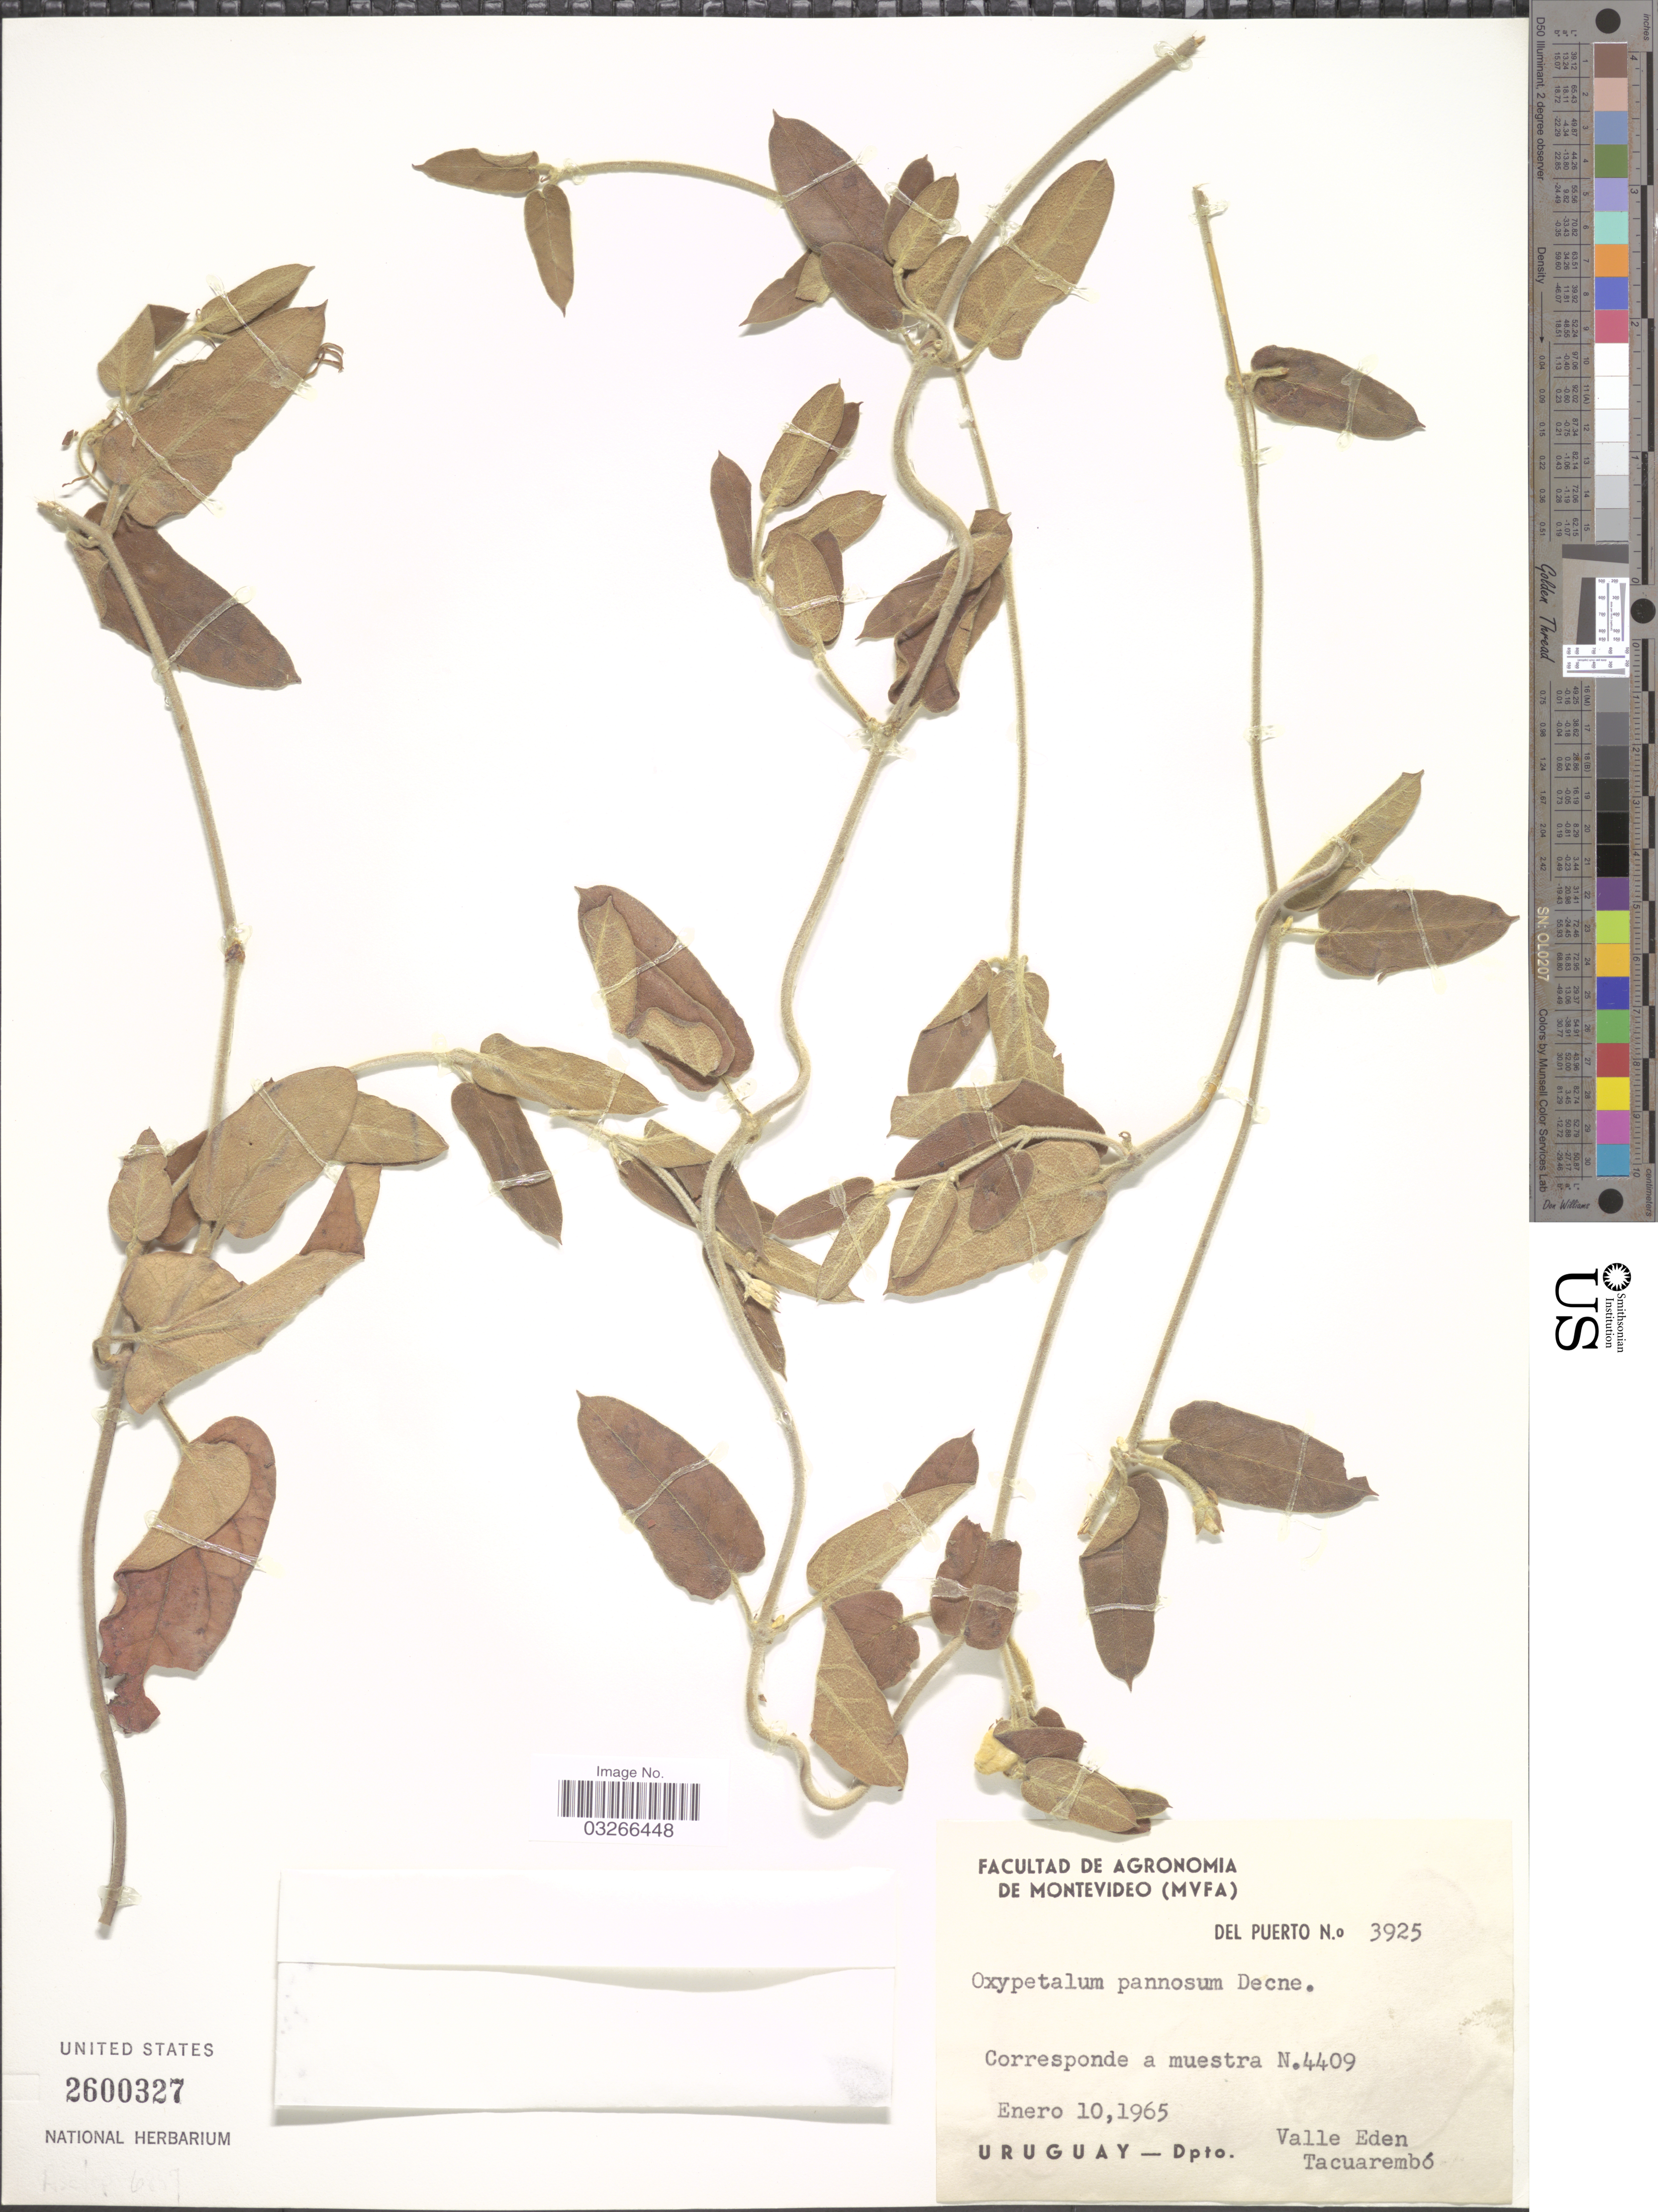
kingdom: Plantae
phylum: Tracheophyta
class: Magnoliopsida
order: Gentianales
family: Apocynaceae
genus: Oxypetalum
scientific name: Oxypetalum pannosum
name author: Decne.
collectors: Del Puerto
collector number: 3925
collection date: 1965-01-10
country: Uruguay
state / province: Tacuarembó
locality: Valle Eden, Depto. Tacuarembó.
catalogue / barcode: US 2600327